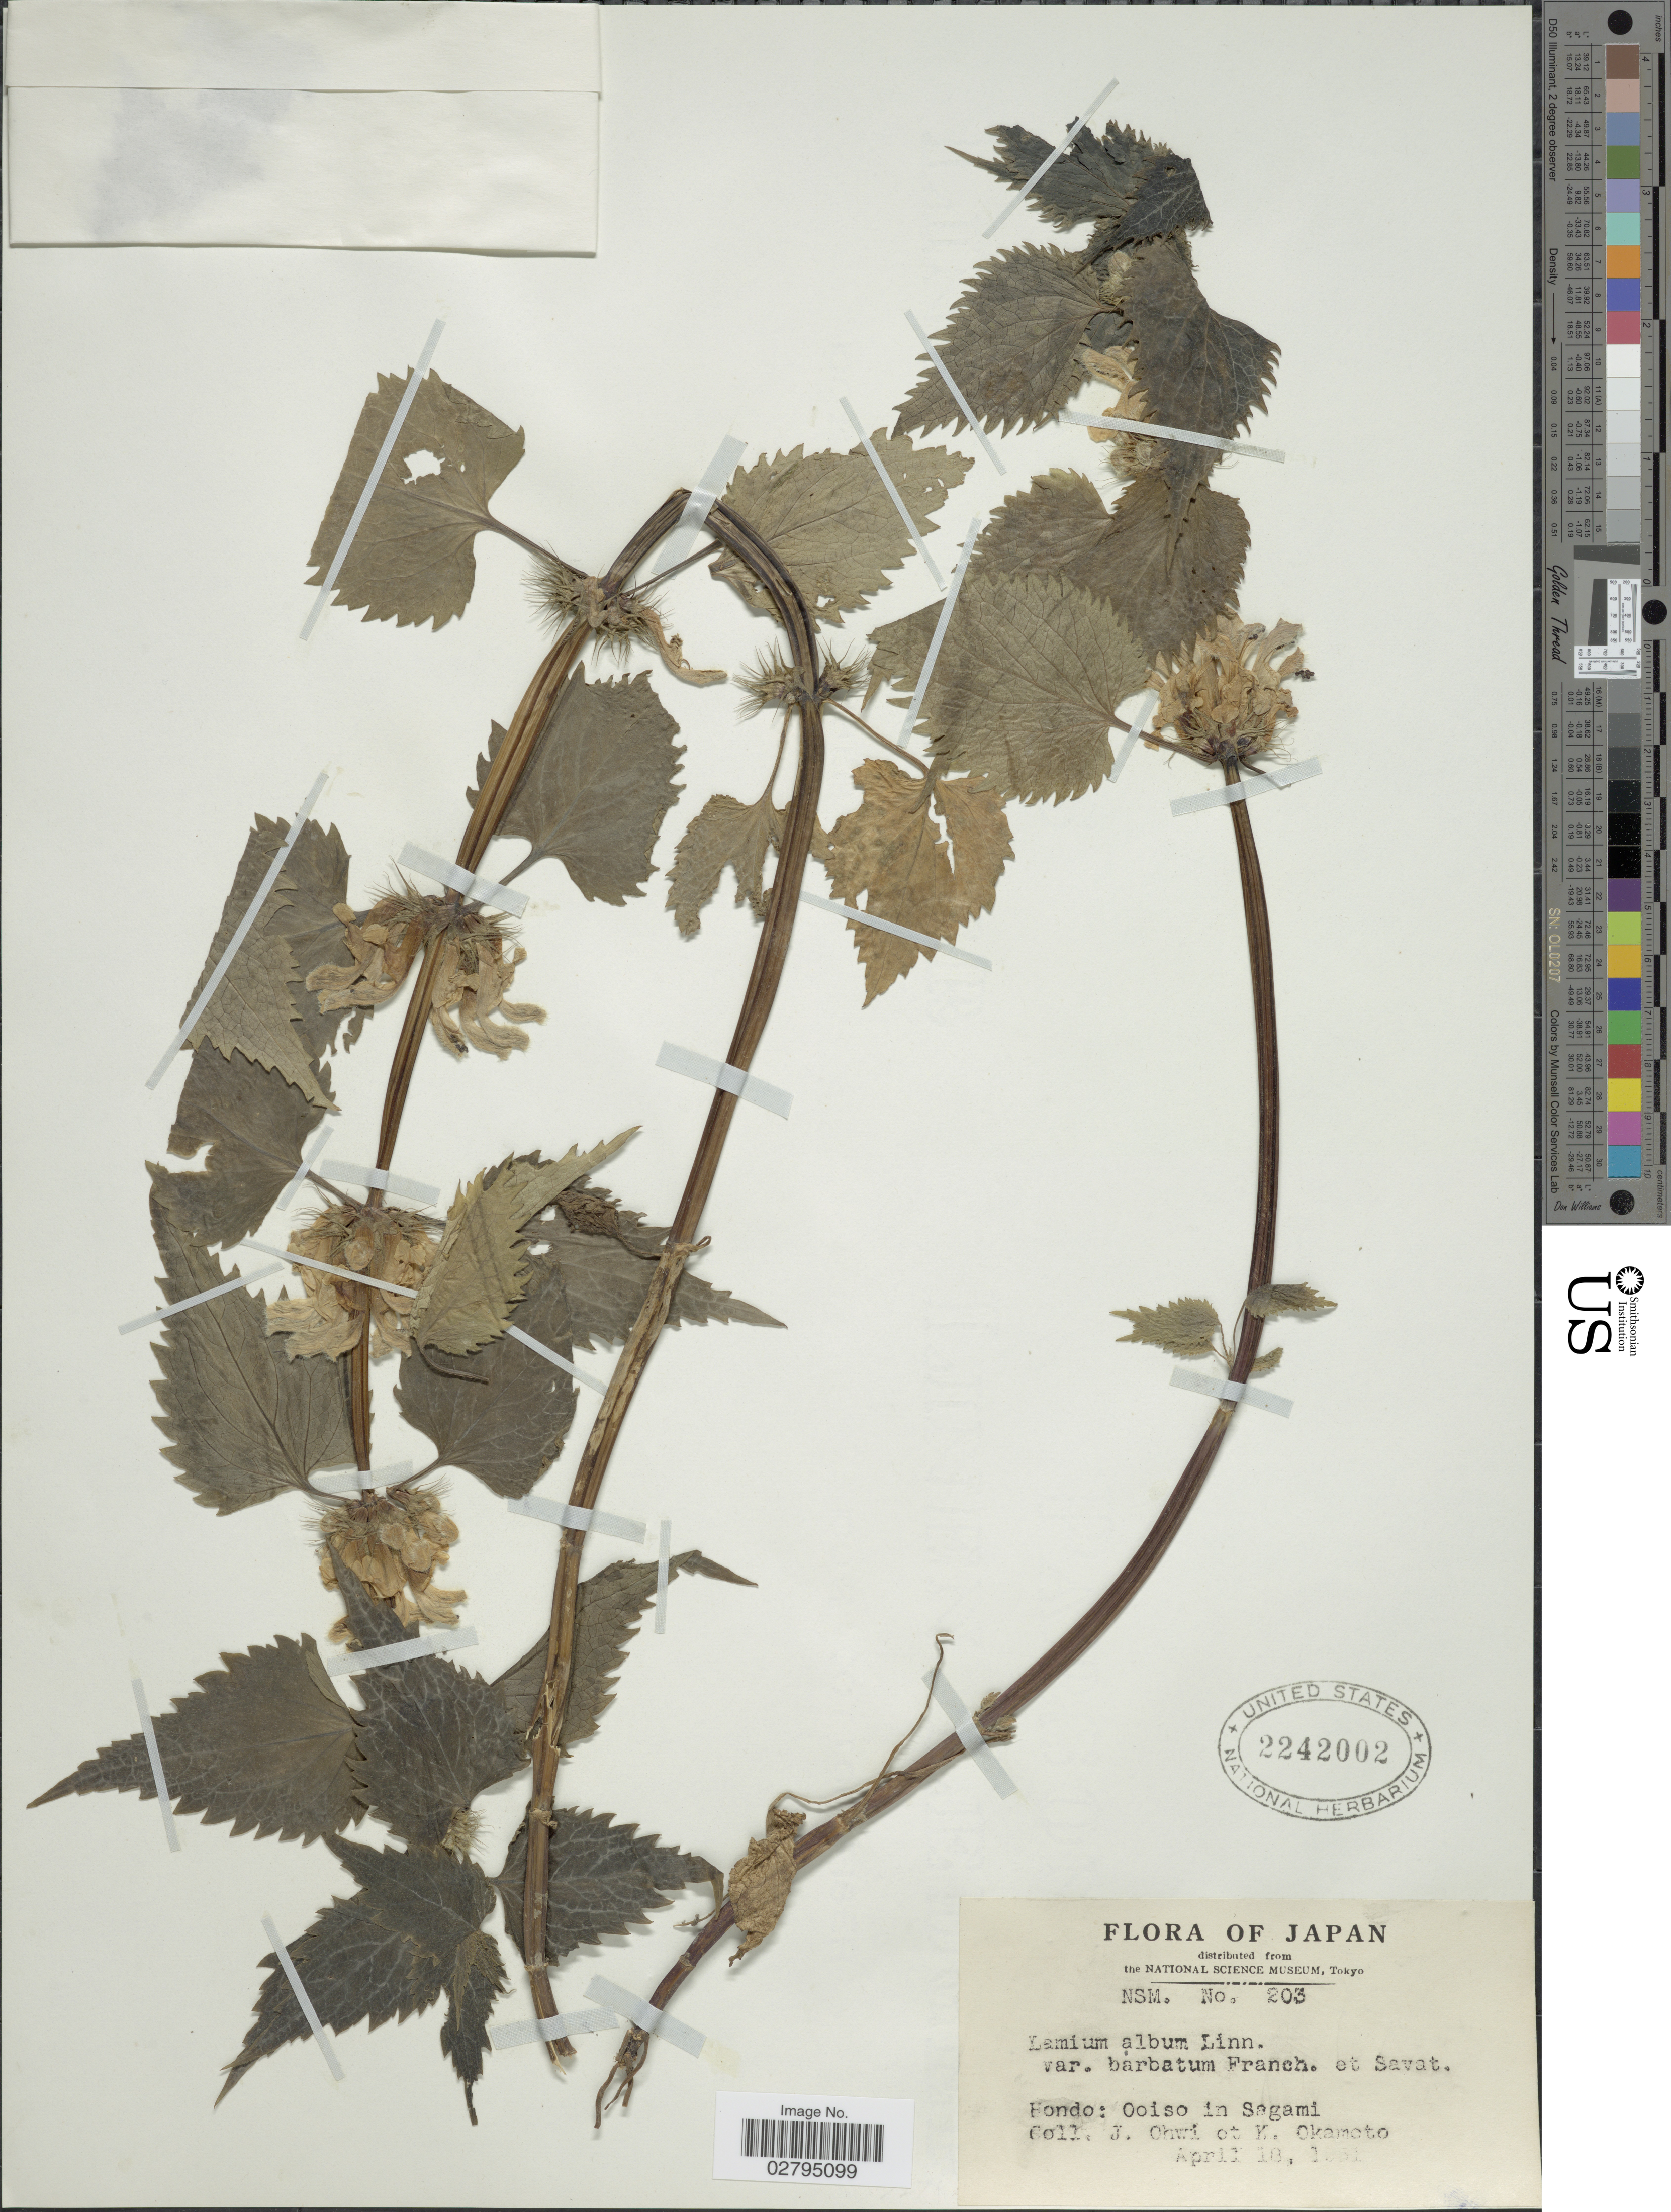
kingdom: Plantae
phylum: Tracheophyta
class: Magnoliopsida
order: Lamiales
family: Lamiaceae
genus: Lamium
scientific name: Lamium album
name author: L.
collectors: J. Ohwi & K. Okamoto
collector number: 203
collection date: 1951-04-18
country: Japan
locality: Hondo: Ooiso in Sagami.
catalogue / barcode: US 2242002